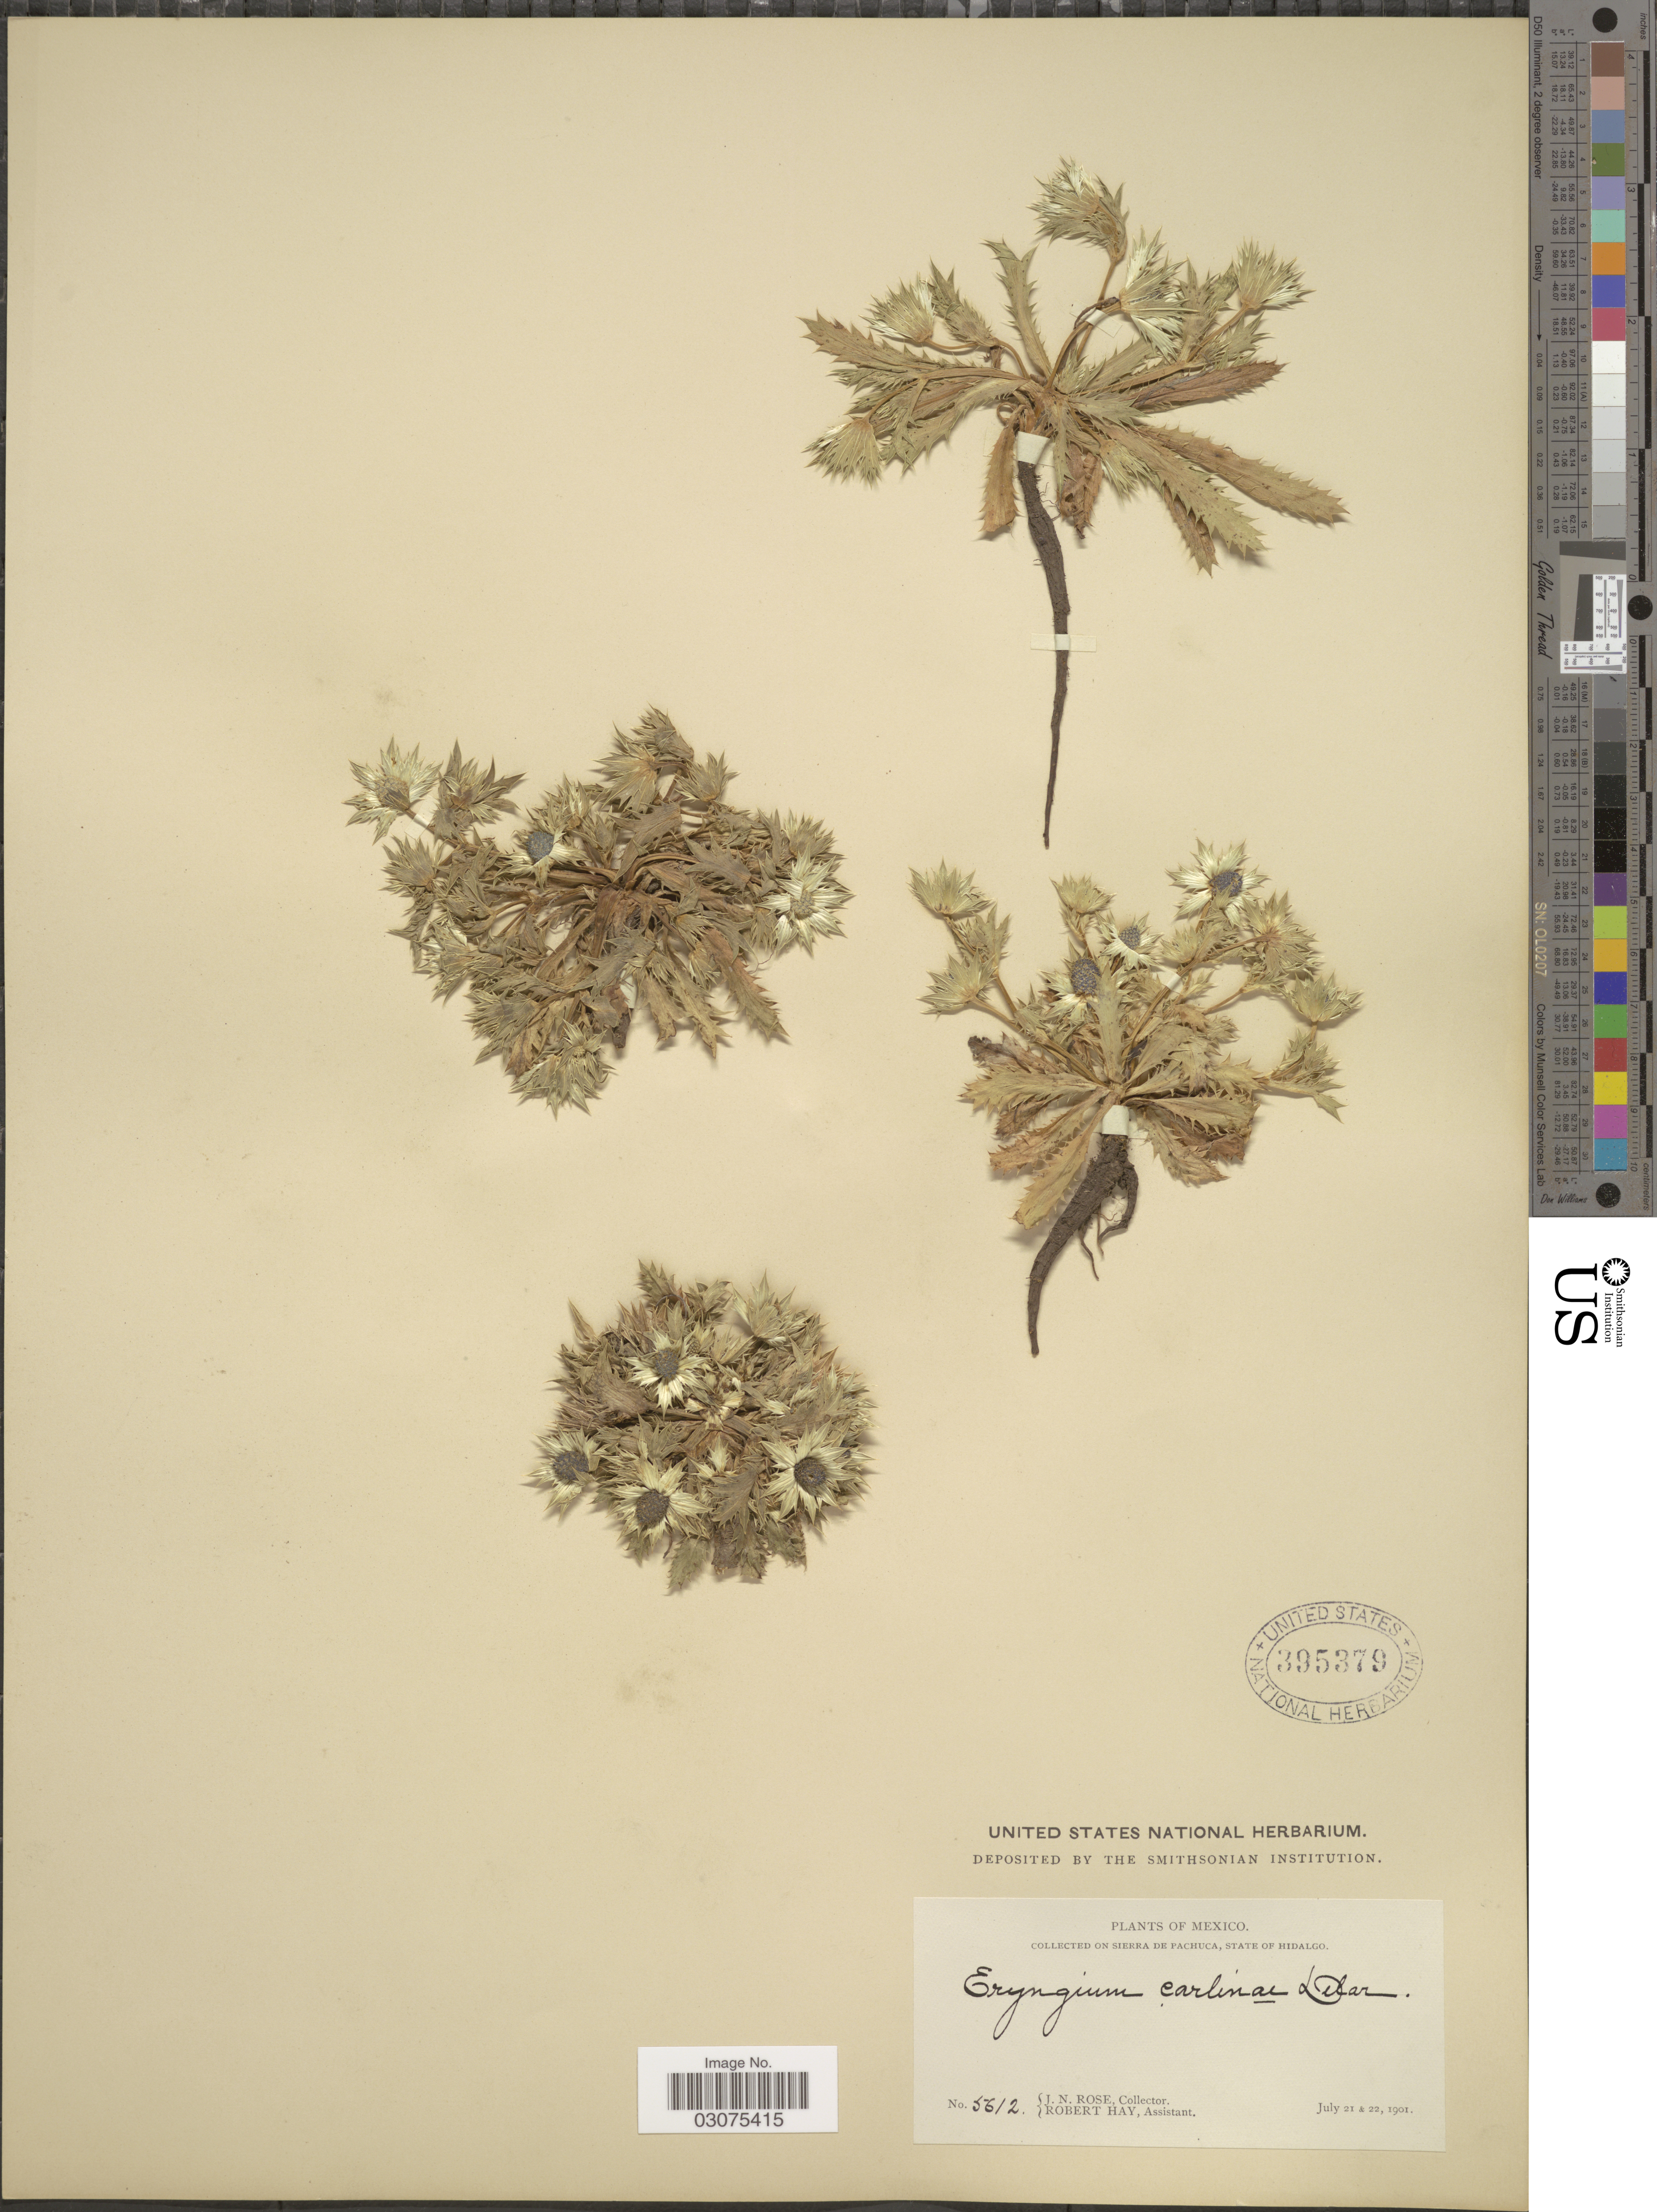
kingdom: Plantae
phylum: Tracheophyta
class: Magnoliopsida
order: Apiales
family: Apiaceae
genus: Eryngium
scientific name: Eryngium carlinae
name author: F. Delaroche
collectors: J. N. Rose & R. Hay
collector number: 5612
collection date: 1901-07-21/1901-07-22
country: Mexico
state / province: Hidalgo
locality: On Sierra de Pachuca.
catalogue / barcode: US 395379